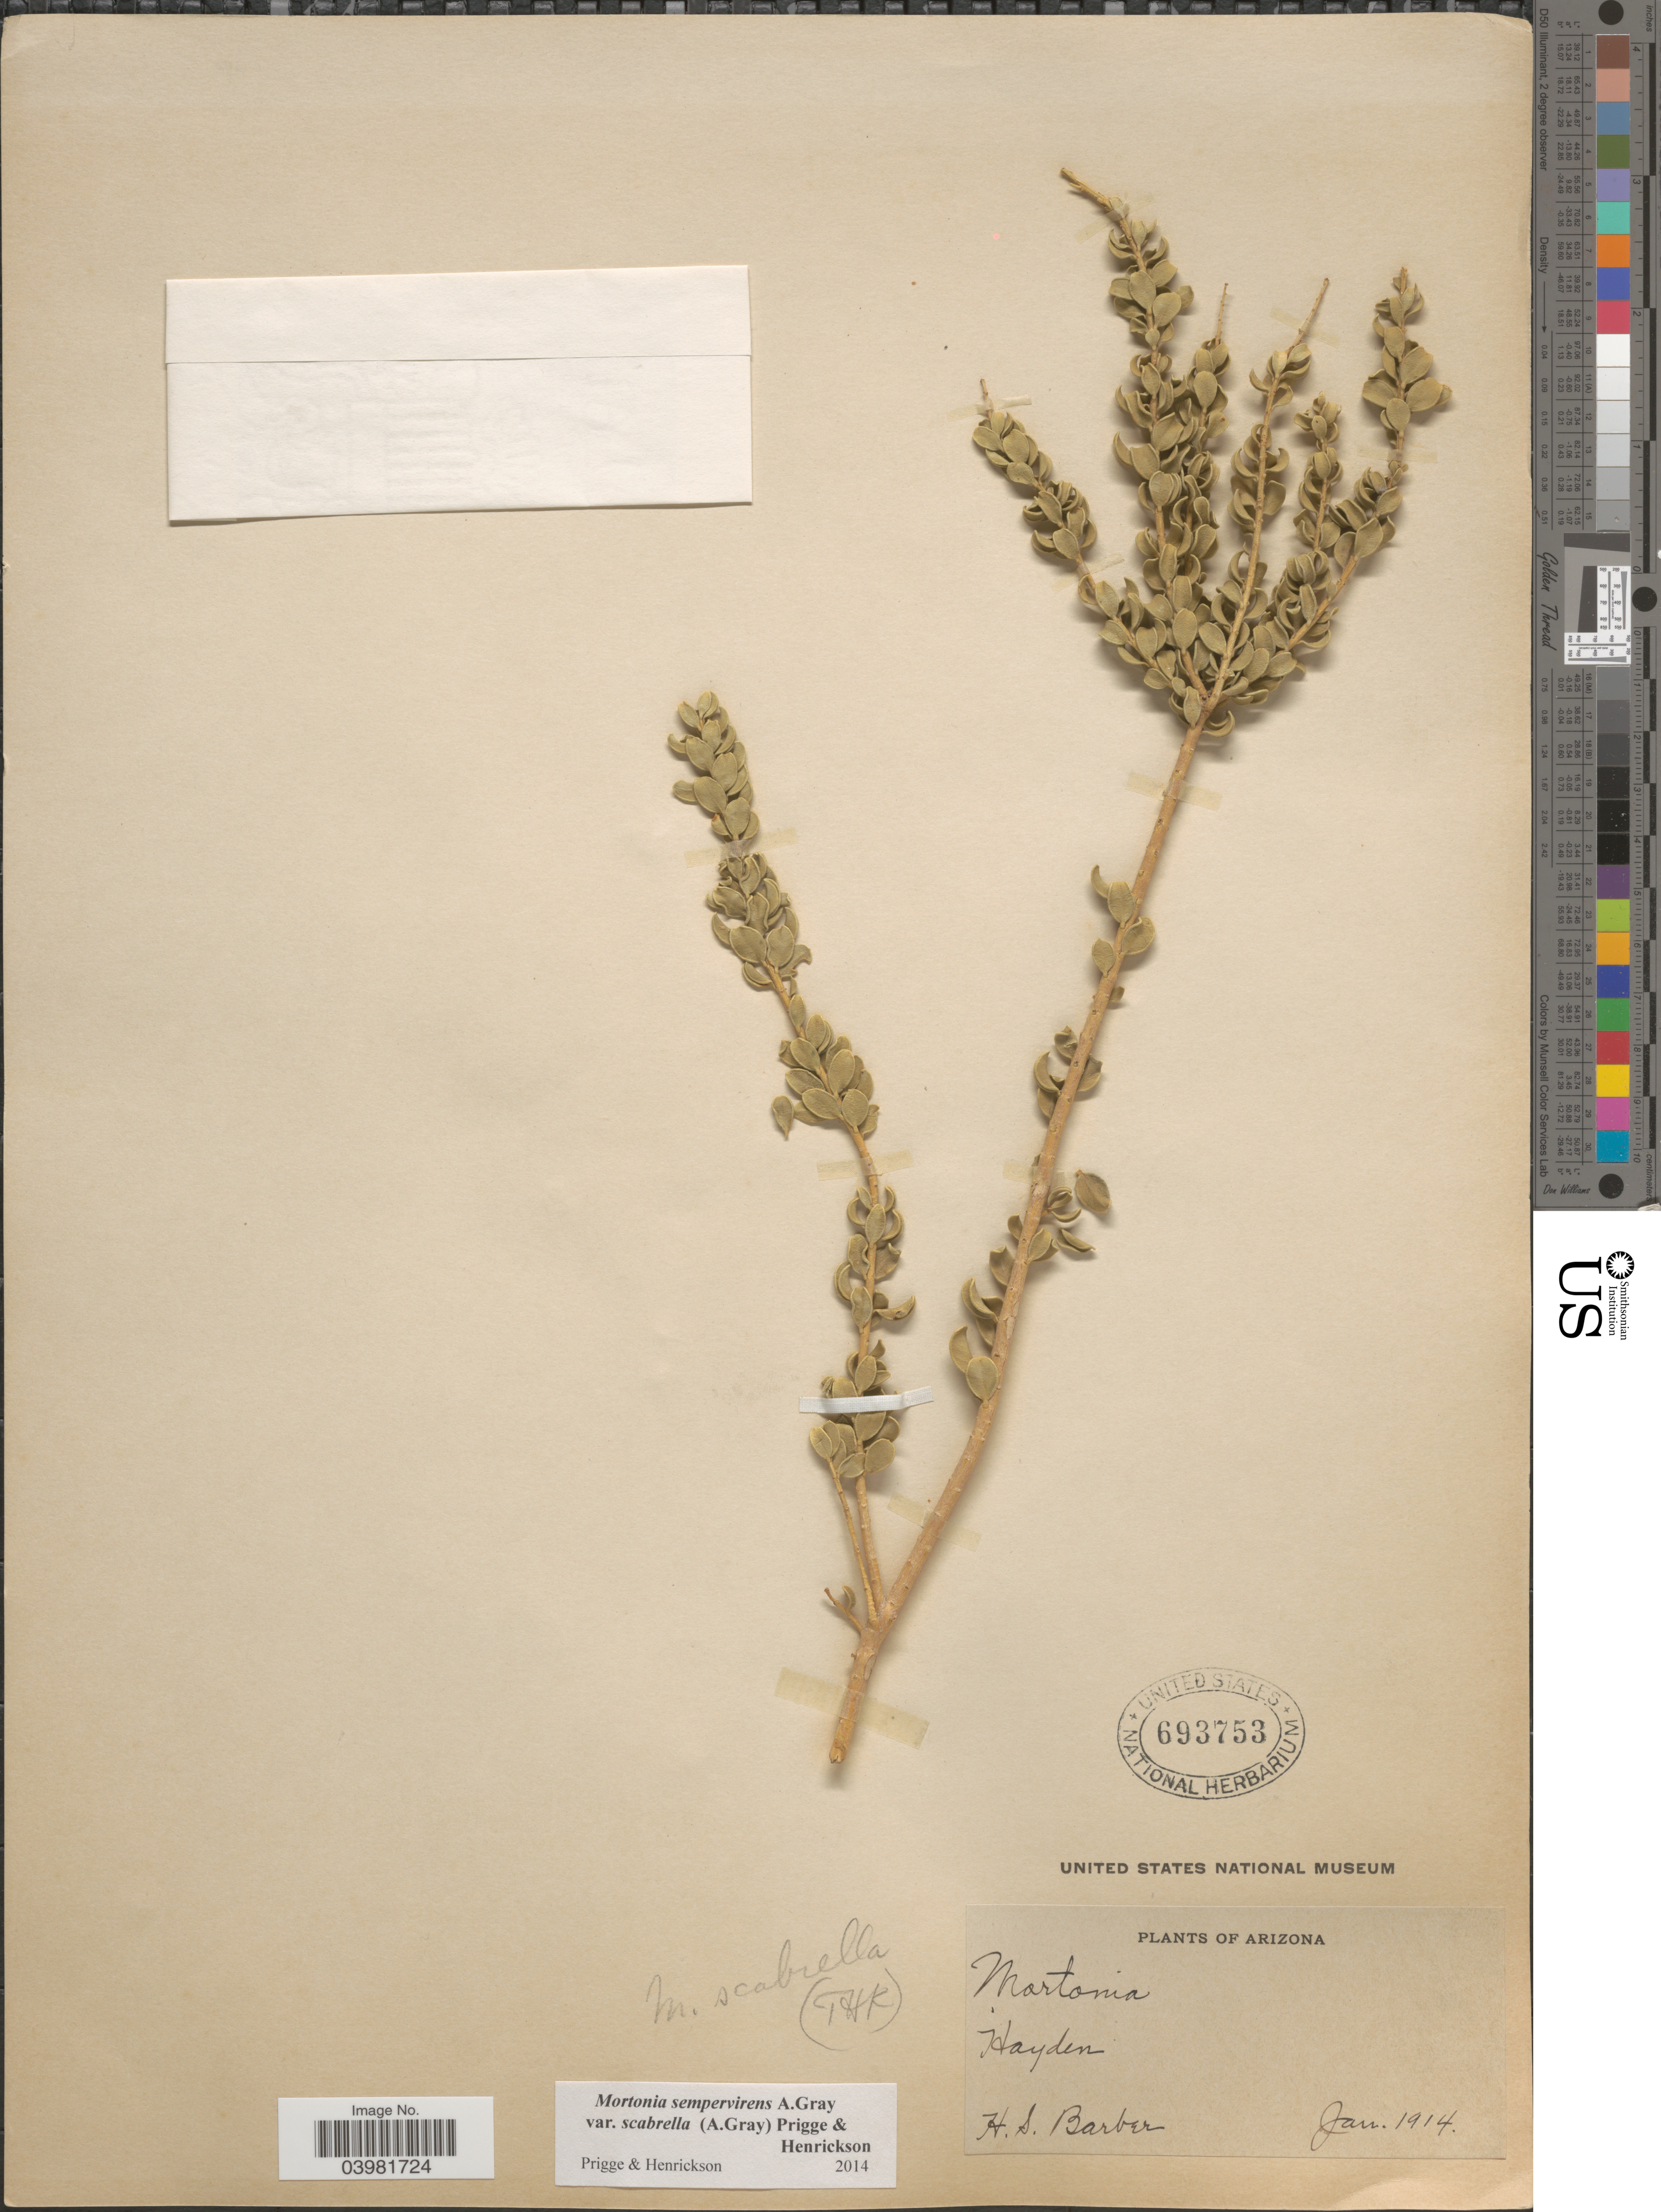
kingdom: Plantae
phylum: Tracheophyta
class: Magnoliopsida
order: Celastrales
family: Celastraceae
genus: Mortonia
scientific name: Mortonia scabrella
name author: A. Gray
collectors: H. Barber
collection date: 1914-01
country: United States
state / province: Arizona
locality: Hayden.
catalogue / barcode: US 693753